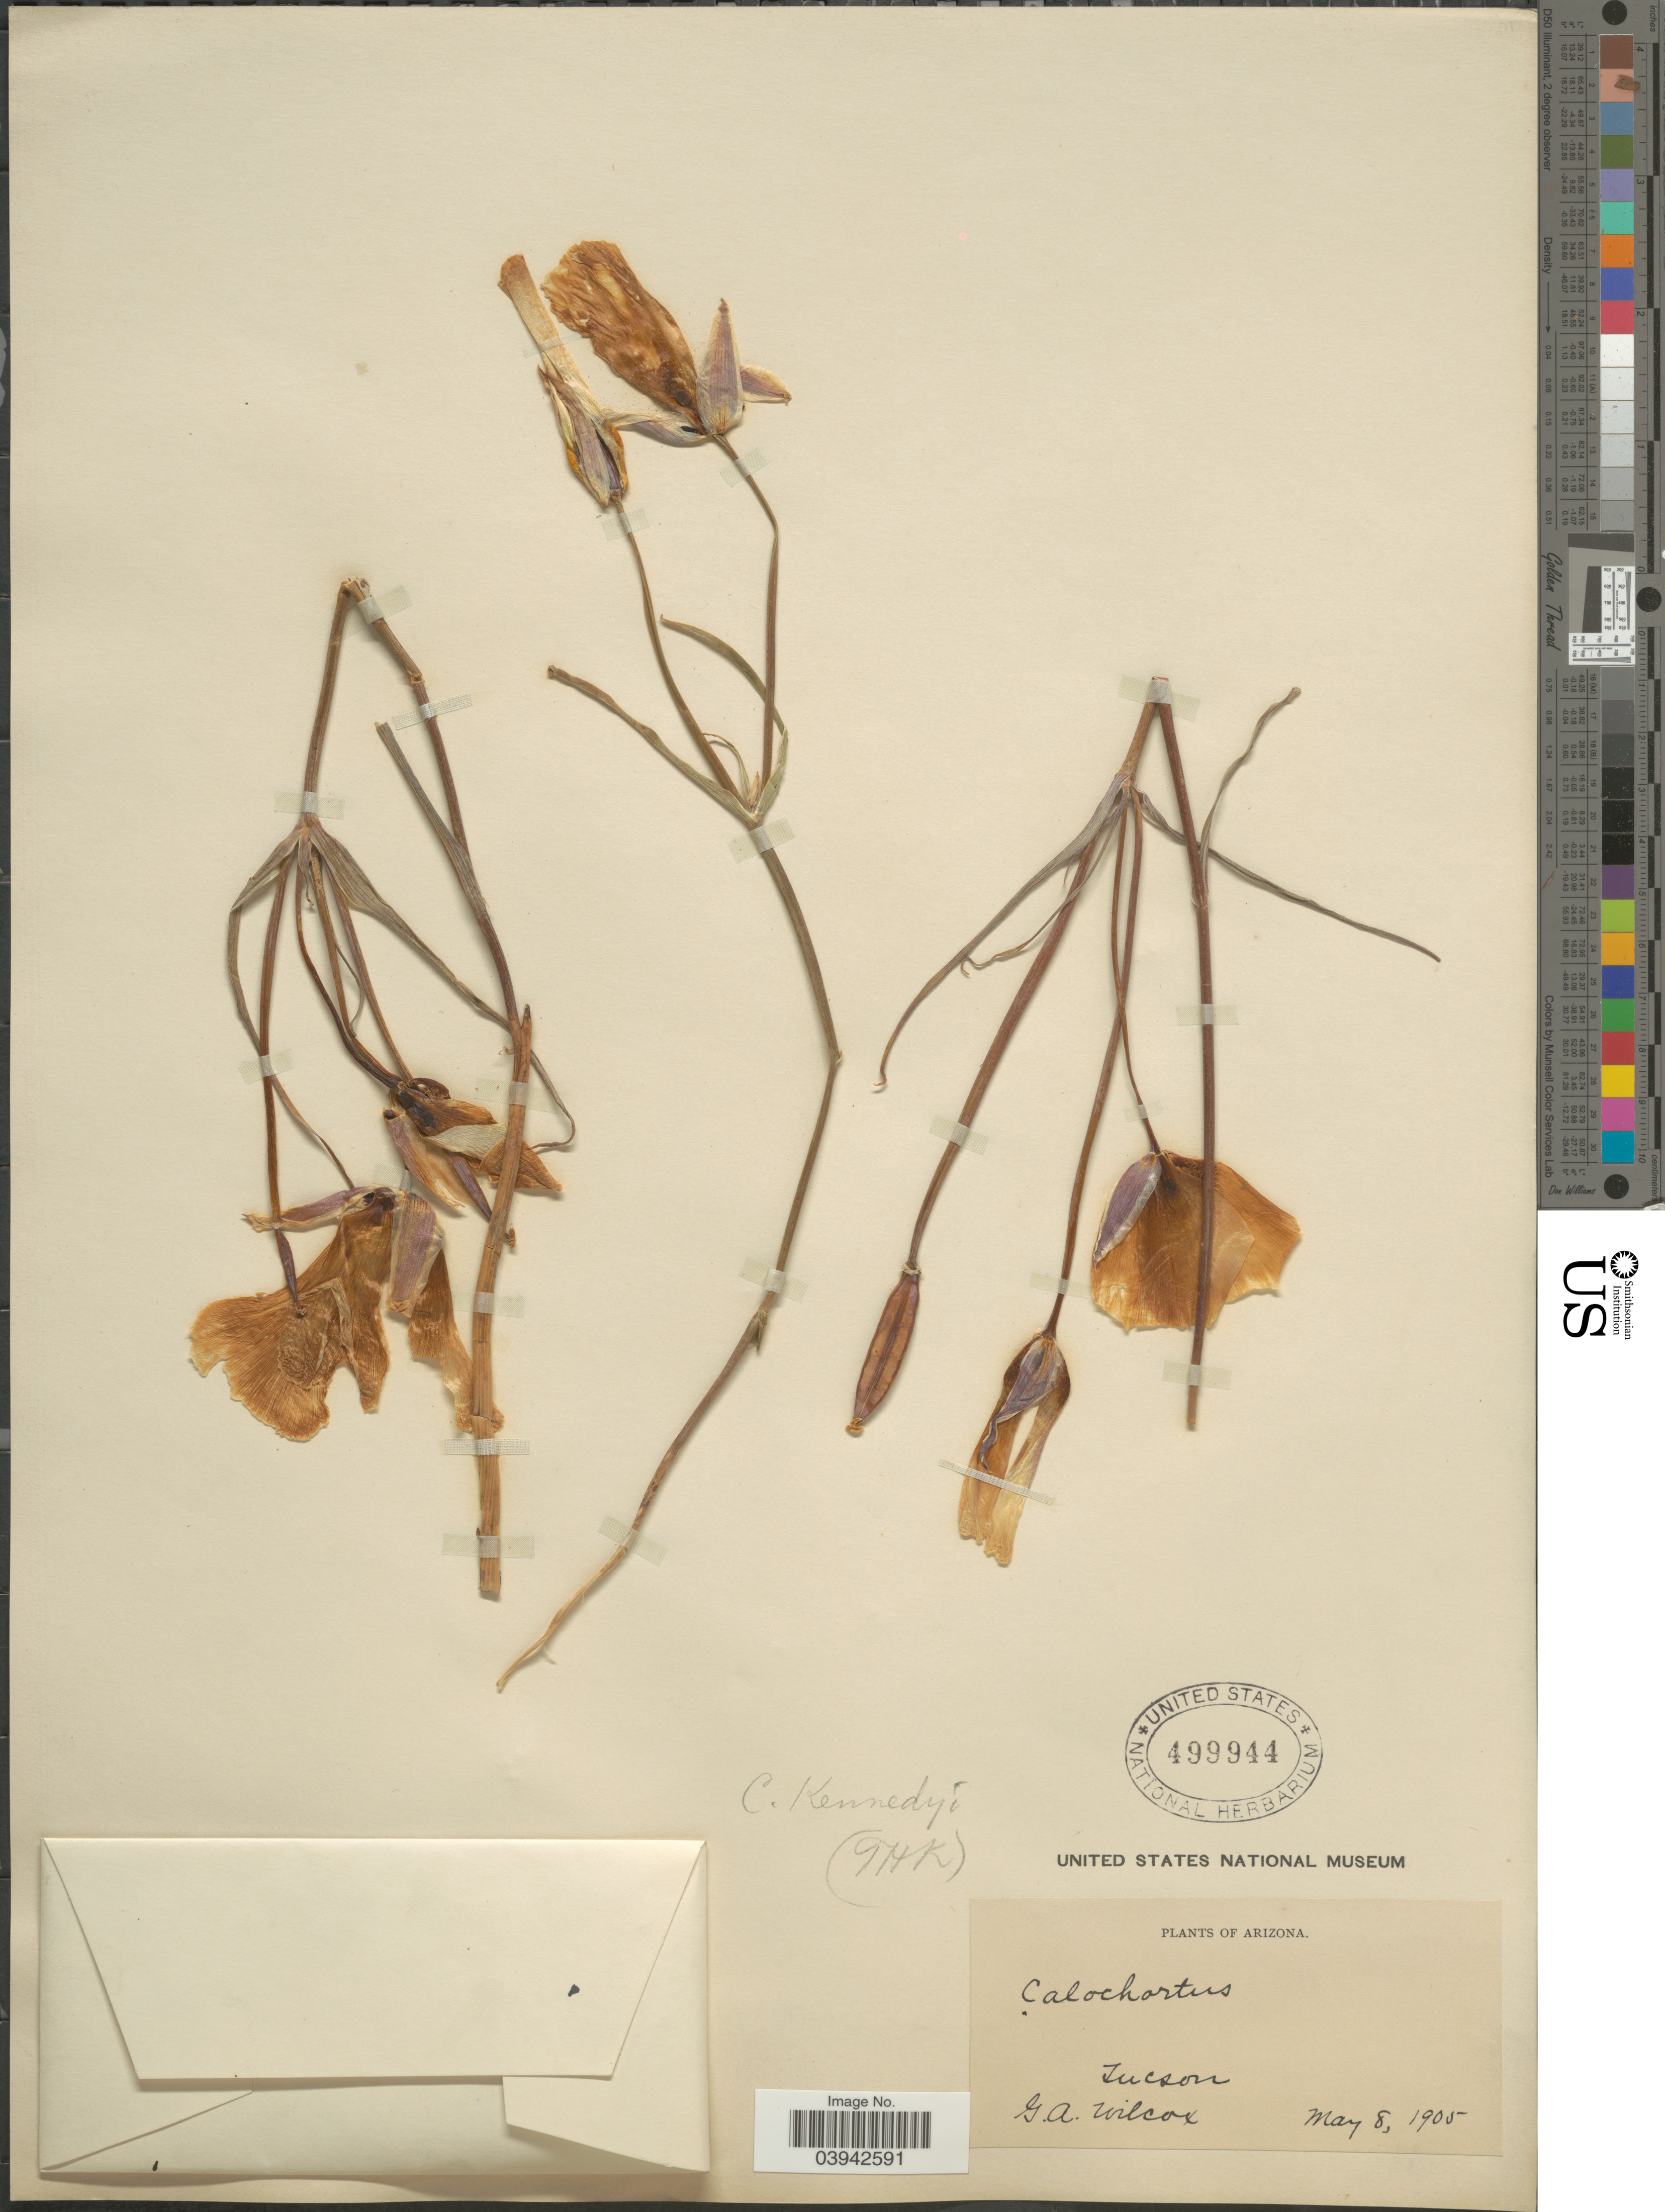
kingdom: Plantae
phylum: Tracheophyta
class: Liliopsida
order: Liliales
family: Liliaceae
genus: Calochortus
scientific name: Calochortus kennedyi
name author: Porter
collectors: Mrs. G. Wilcox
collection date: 1905-05-08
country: United States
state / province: Arizona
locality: Tucson.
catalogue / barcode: US 499944